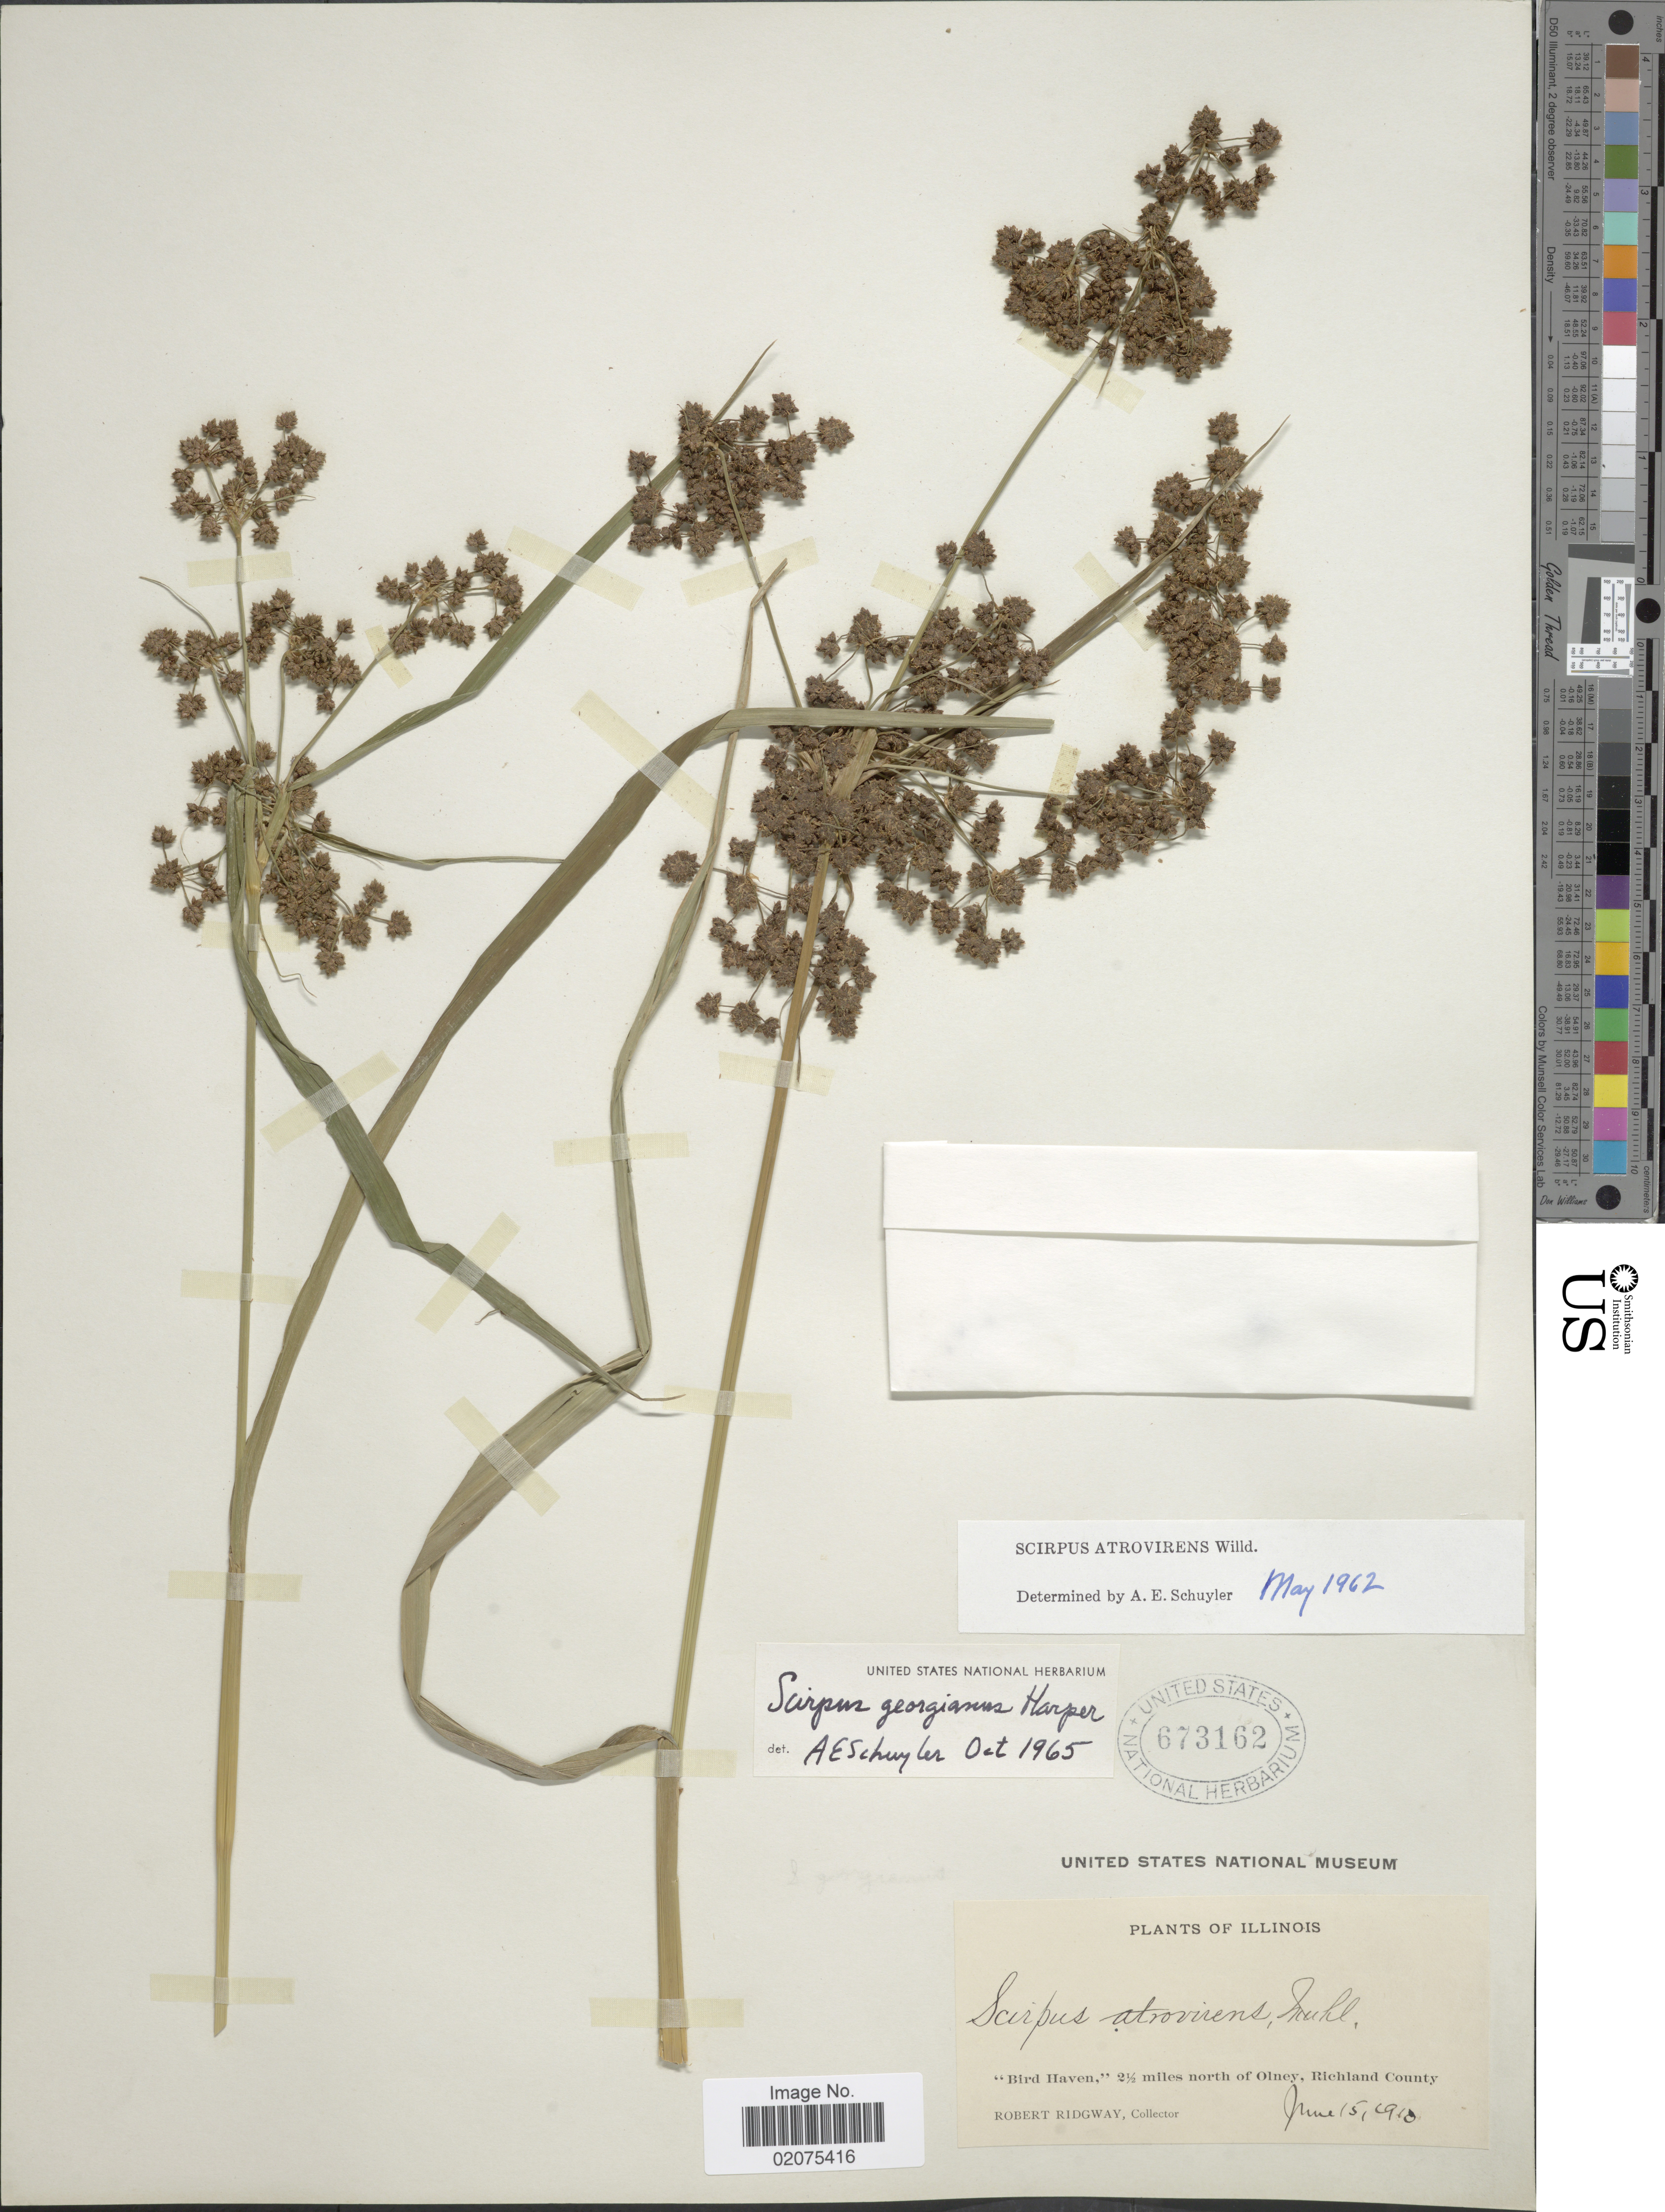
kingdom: Plantae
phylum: Tracheophyta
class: Liliopsida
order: Poales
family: Cyperaceae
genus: Scirpus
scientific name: Scirpus georgianus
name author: R.M. Harper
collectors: R. Ridgeway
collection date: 1910-06-15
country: United States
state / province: Illinois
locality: Bird Haven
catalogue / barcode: US 673162